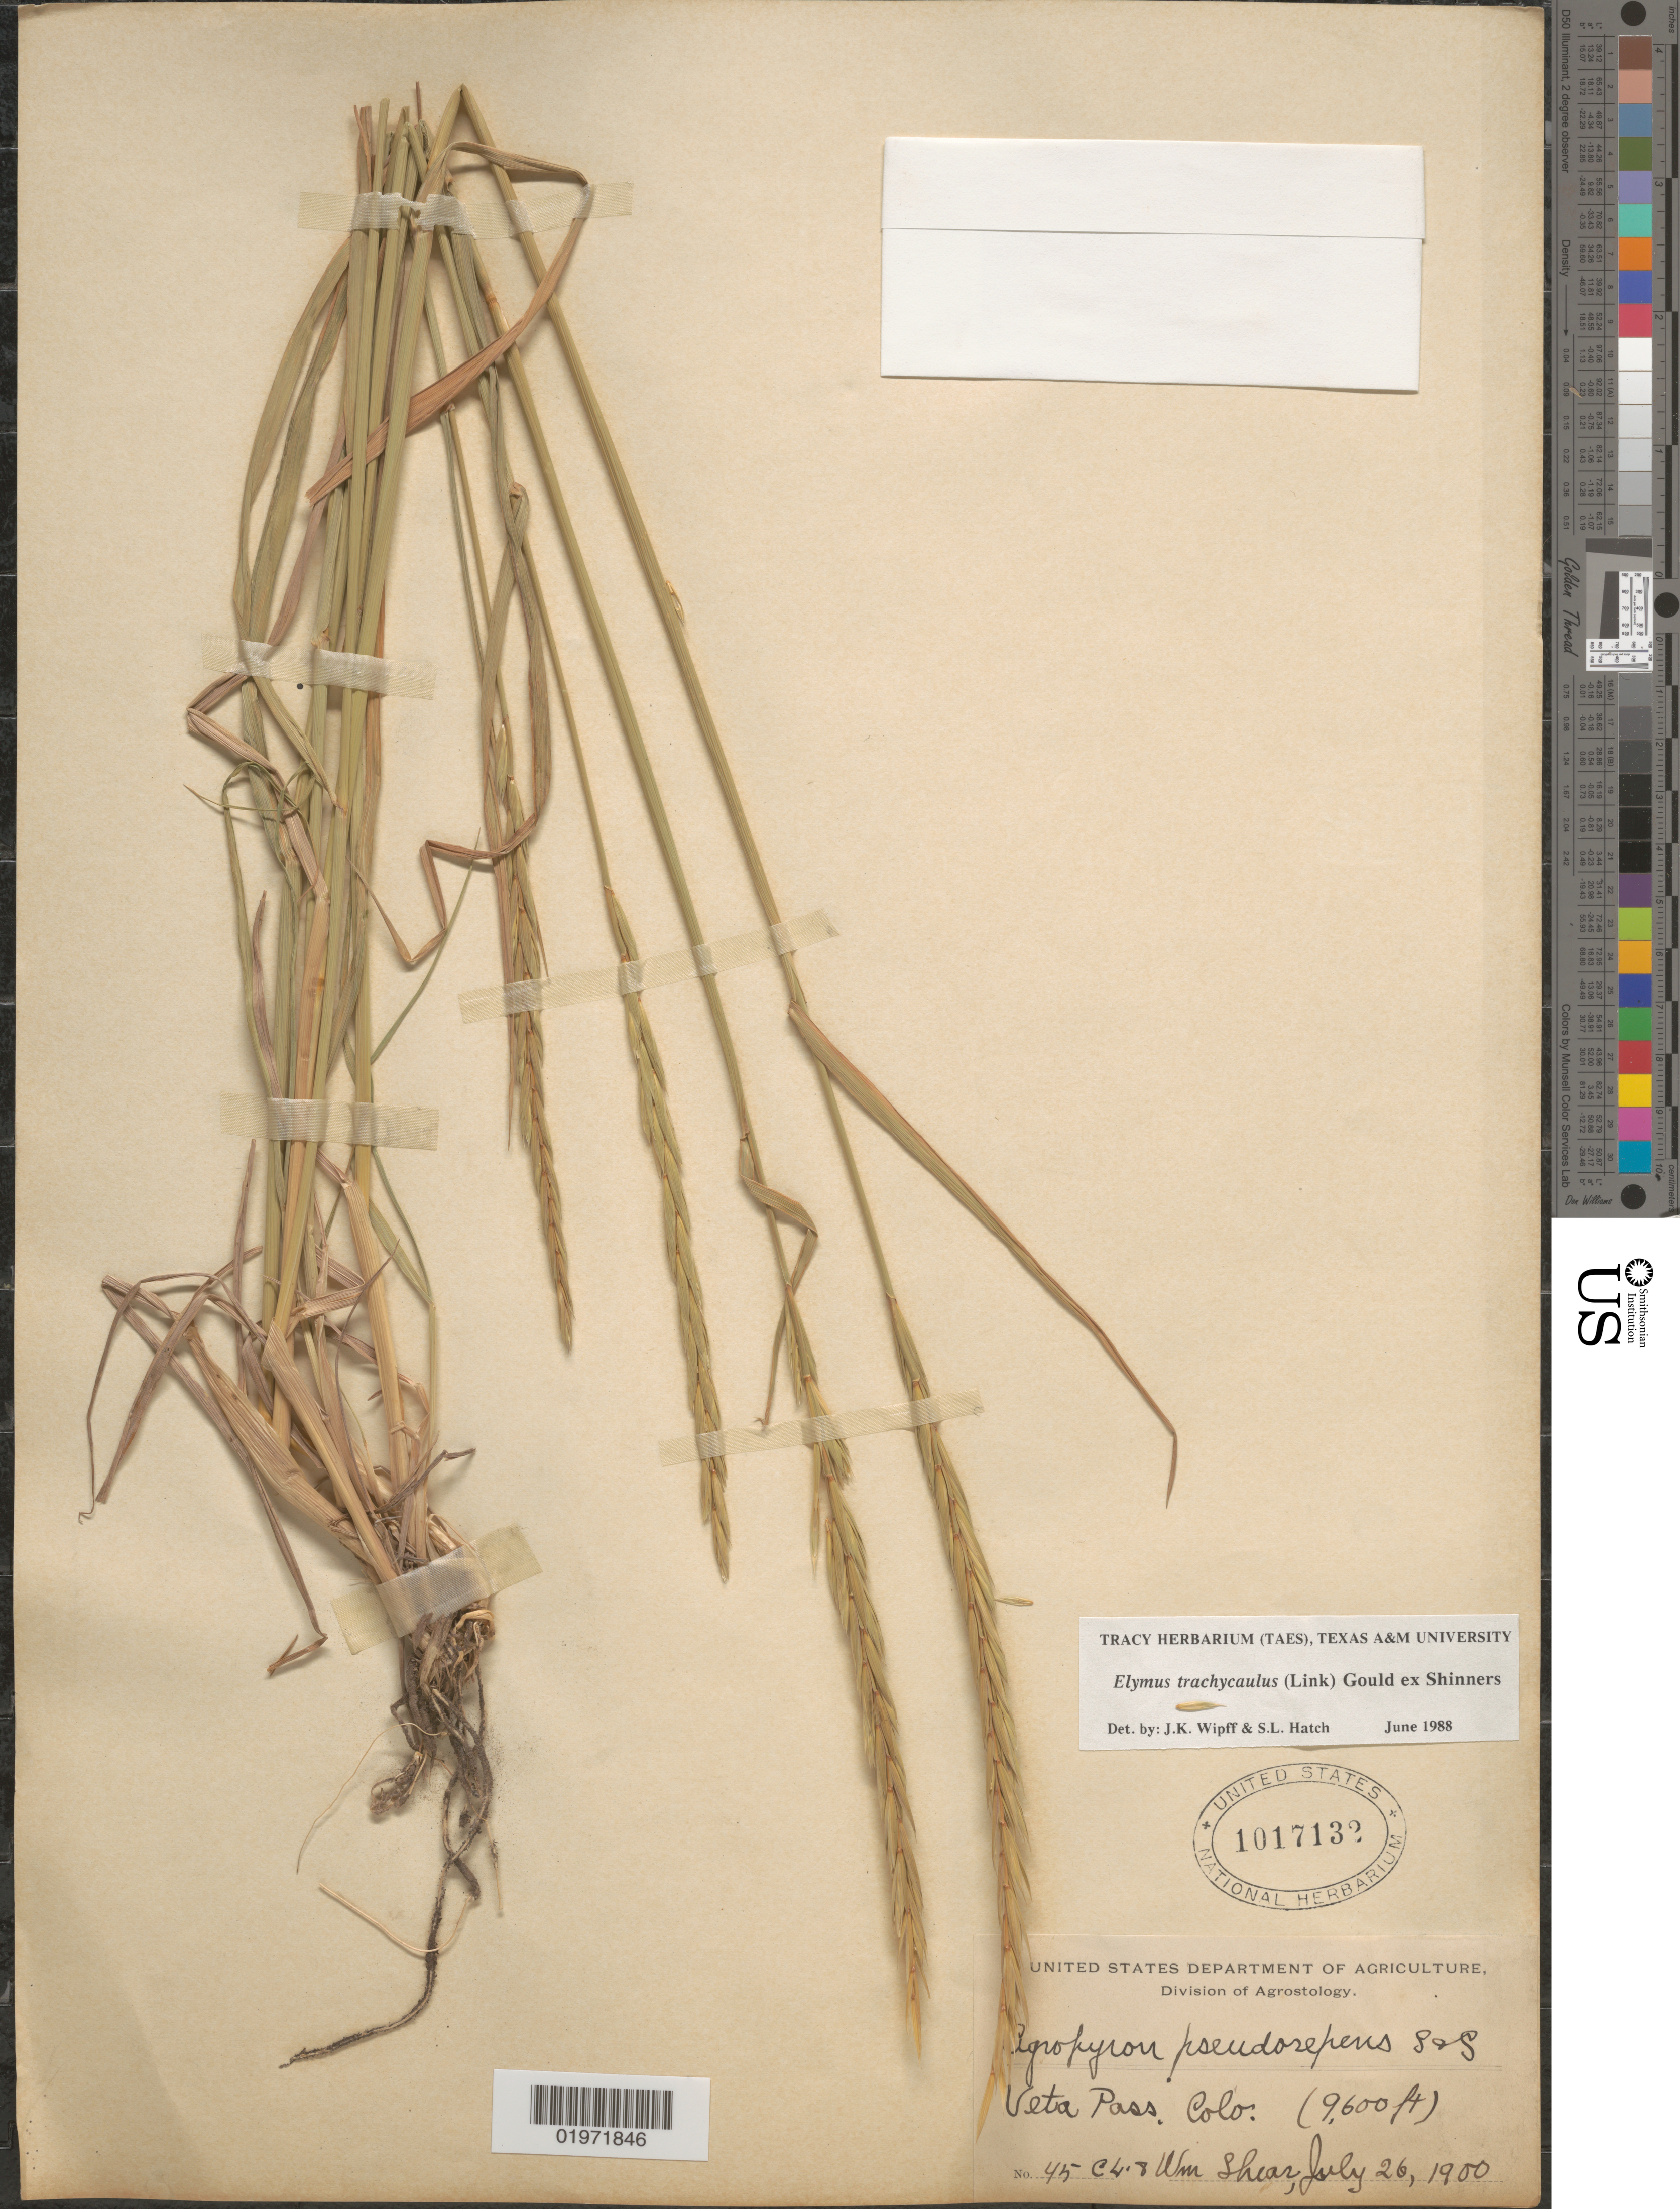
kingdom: Plantae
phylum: Tracheophyta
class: Liliopsida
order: Poales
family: Poaceae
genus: Elymus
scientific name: Elymus trachycaulus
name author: (Link) Gould ex Shinners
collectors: C. L. Shear & W. Shear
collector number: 45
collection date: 1900-07-26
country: United States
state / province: Colorado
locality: Veta Pass.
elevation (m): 2926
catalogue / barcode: US 1017132